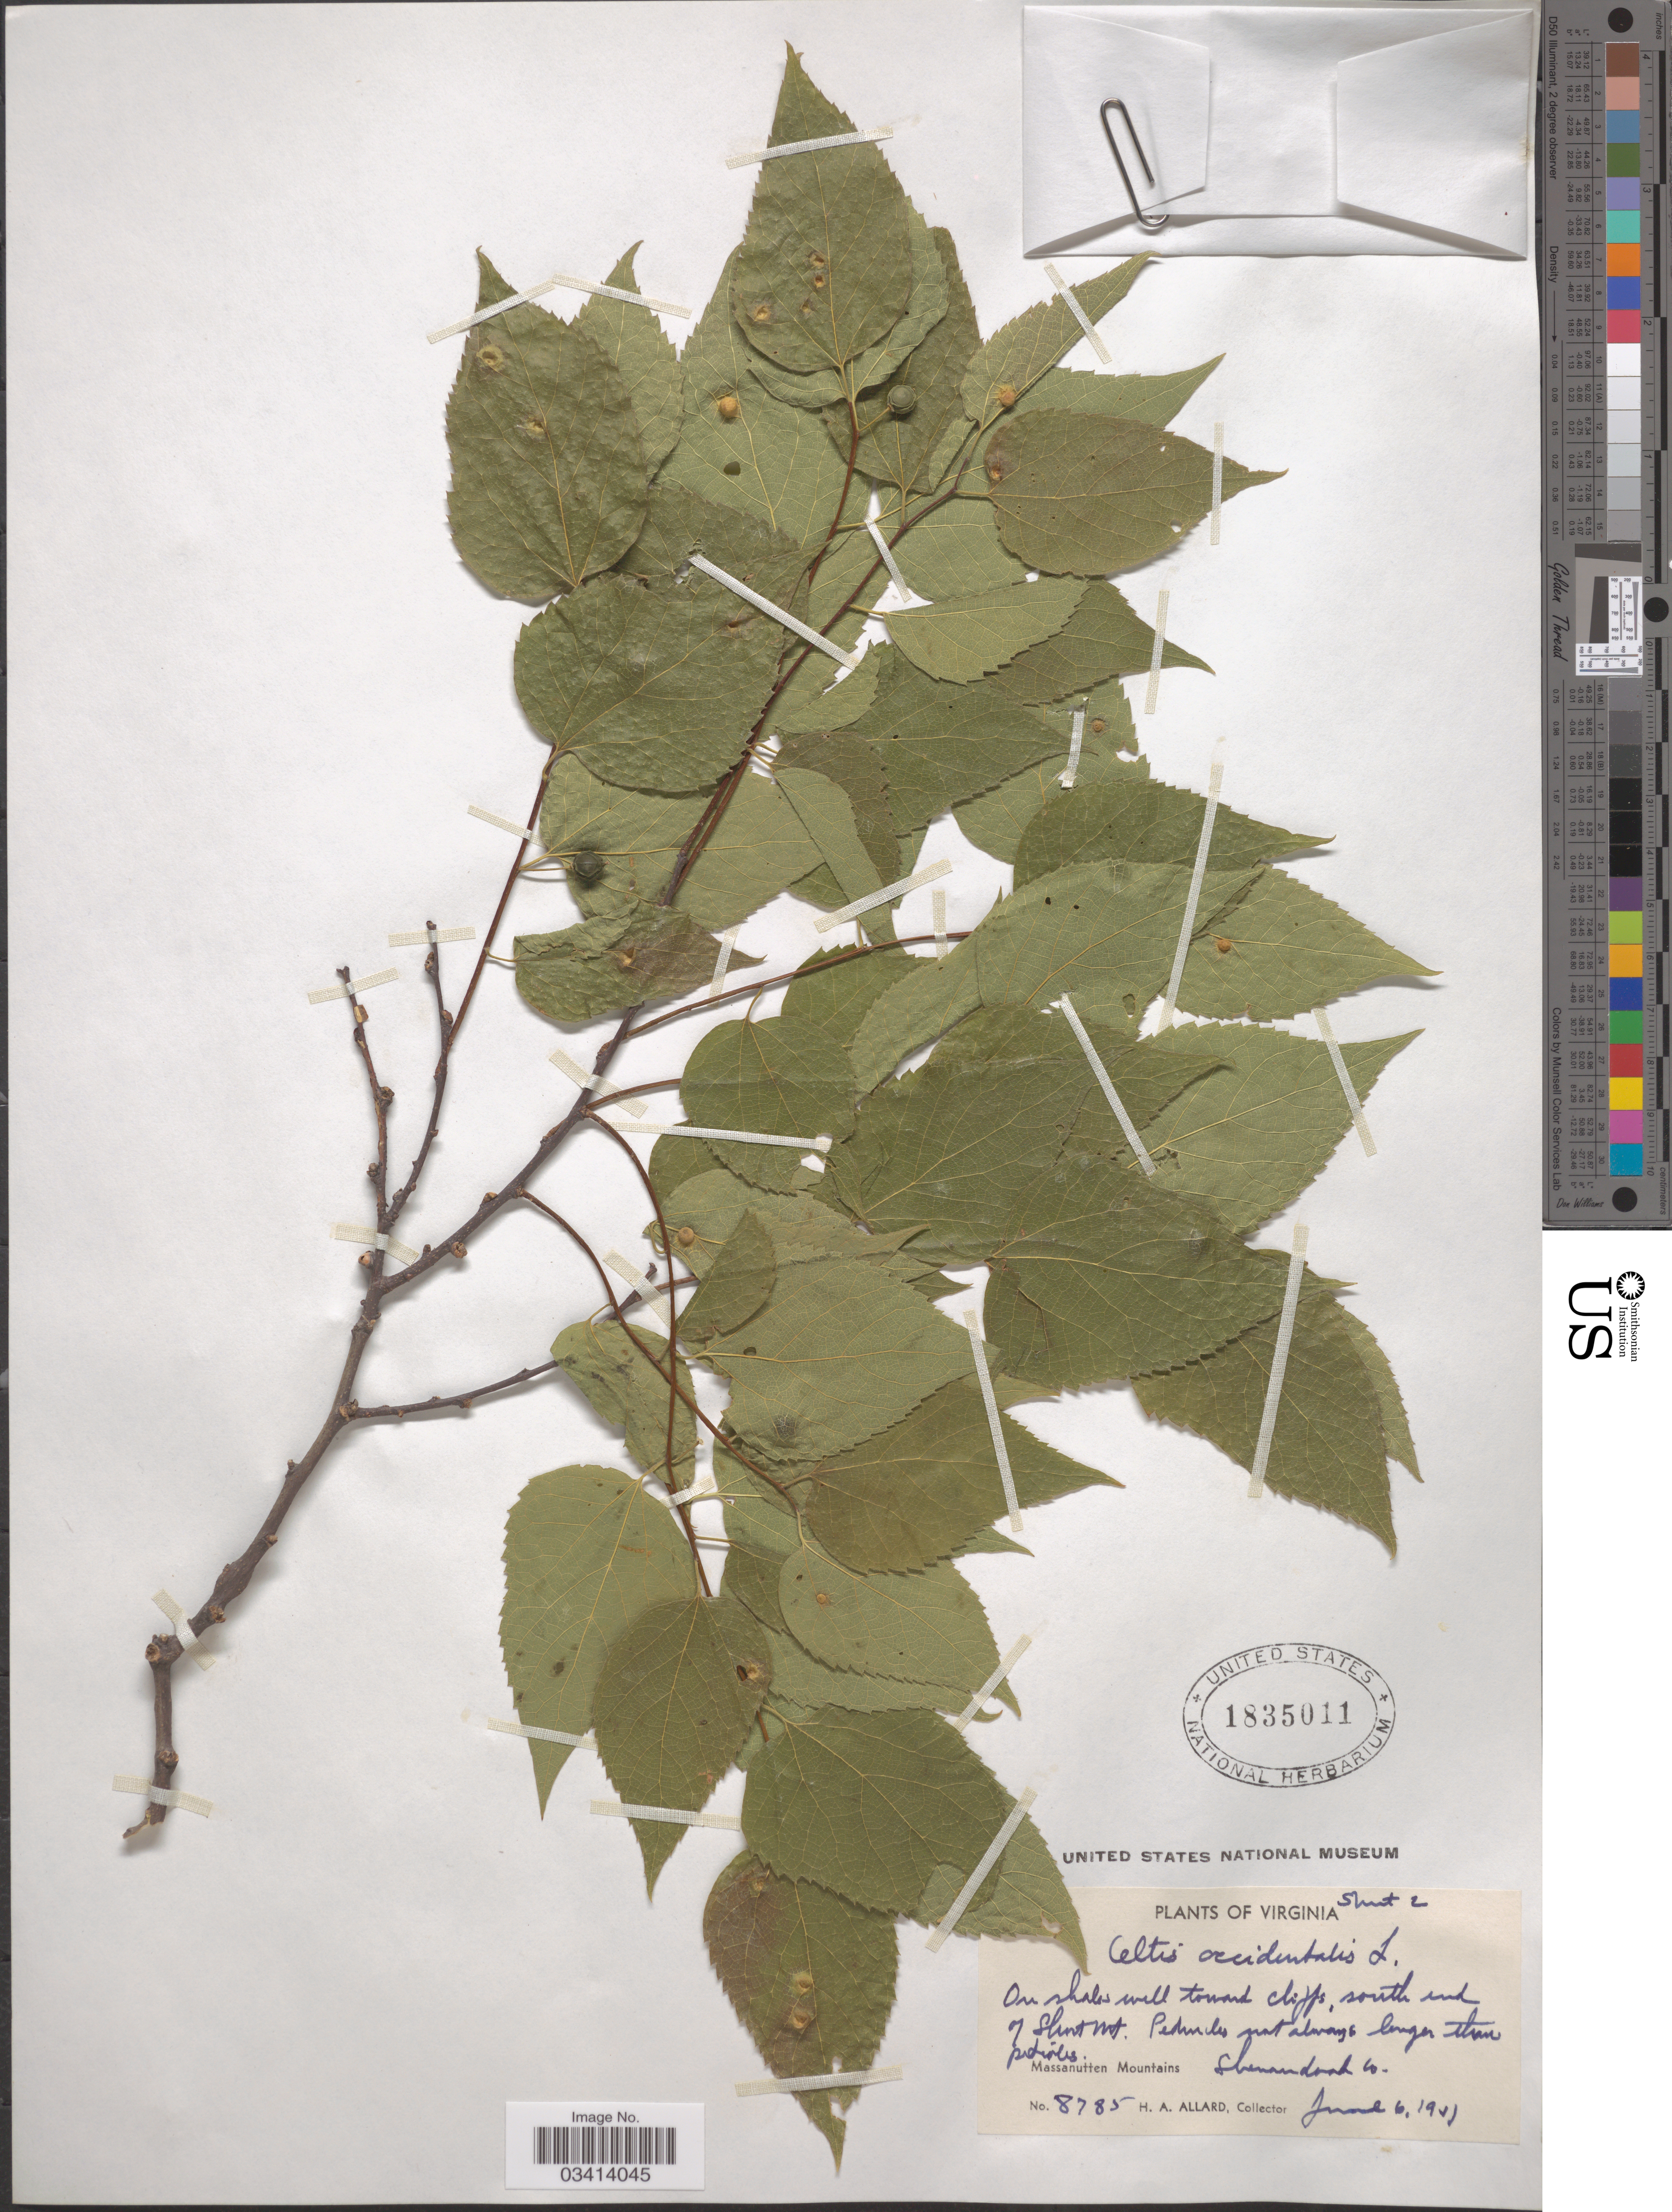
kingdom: Plantae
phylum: Tracheophyta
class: Magnoliopsida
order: Rosales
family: Cannabaceae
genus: Celtis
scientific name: Celtis occidentalis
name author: L.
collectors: H. A. Allard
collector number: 8785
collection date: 1937-06-06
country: United States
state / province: Virginia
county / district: Shenandoah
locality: On shales well toward cliffs, south end of Short Mt. Massanutten Mountains Shenandoah Co.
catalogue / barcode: US 1835011